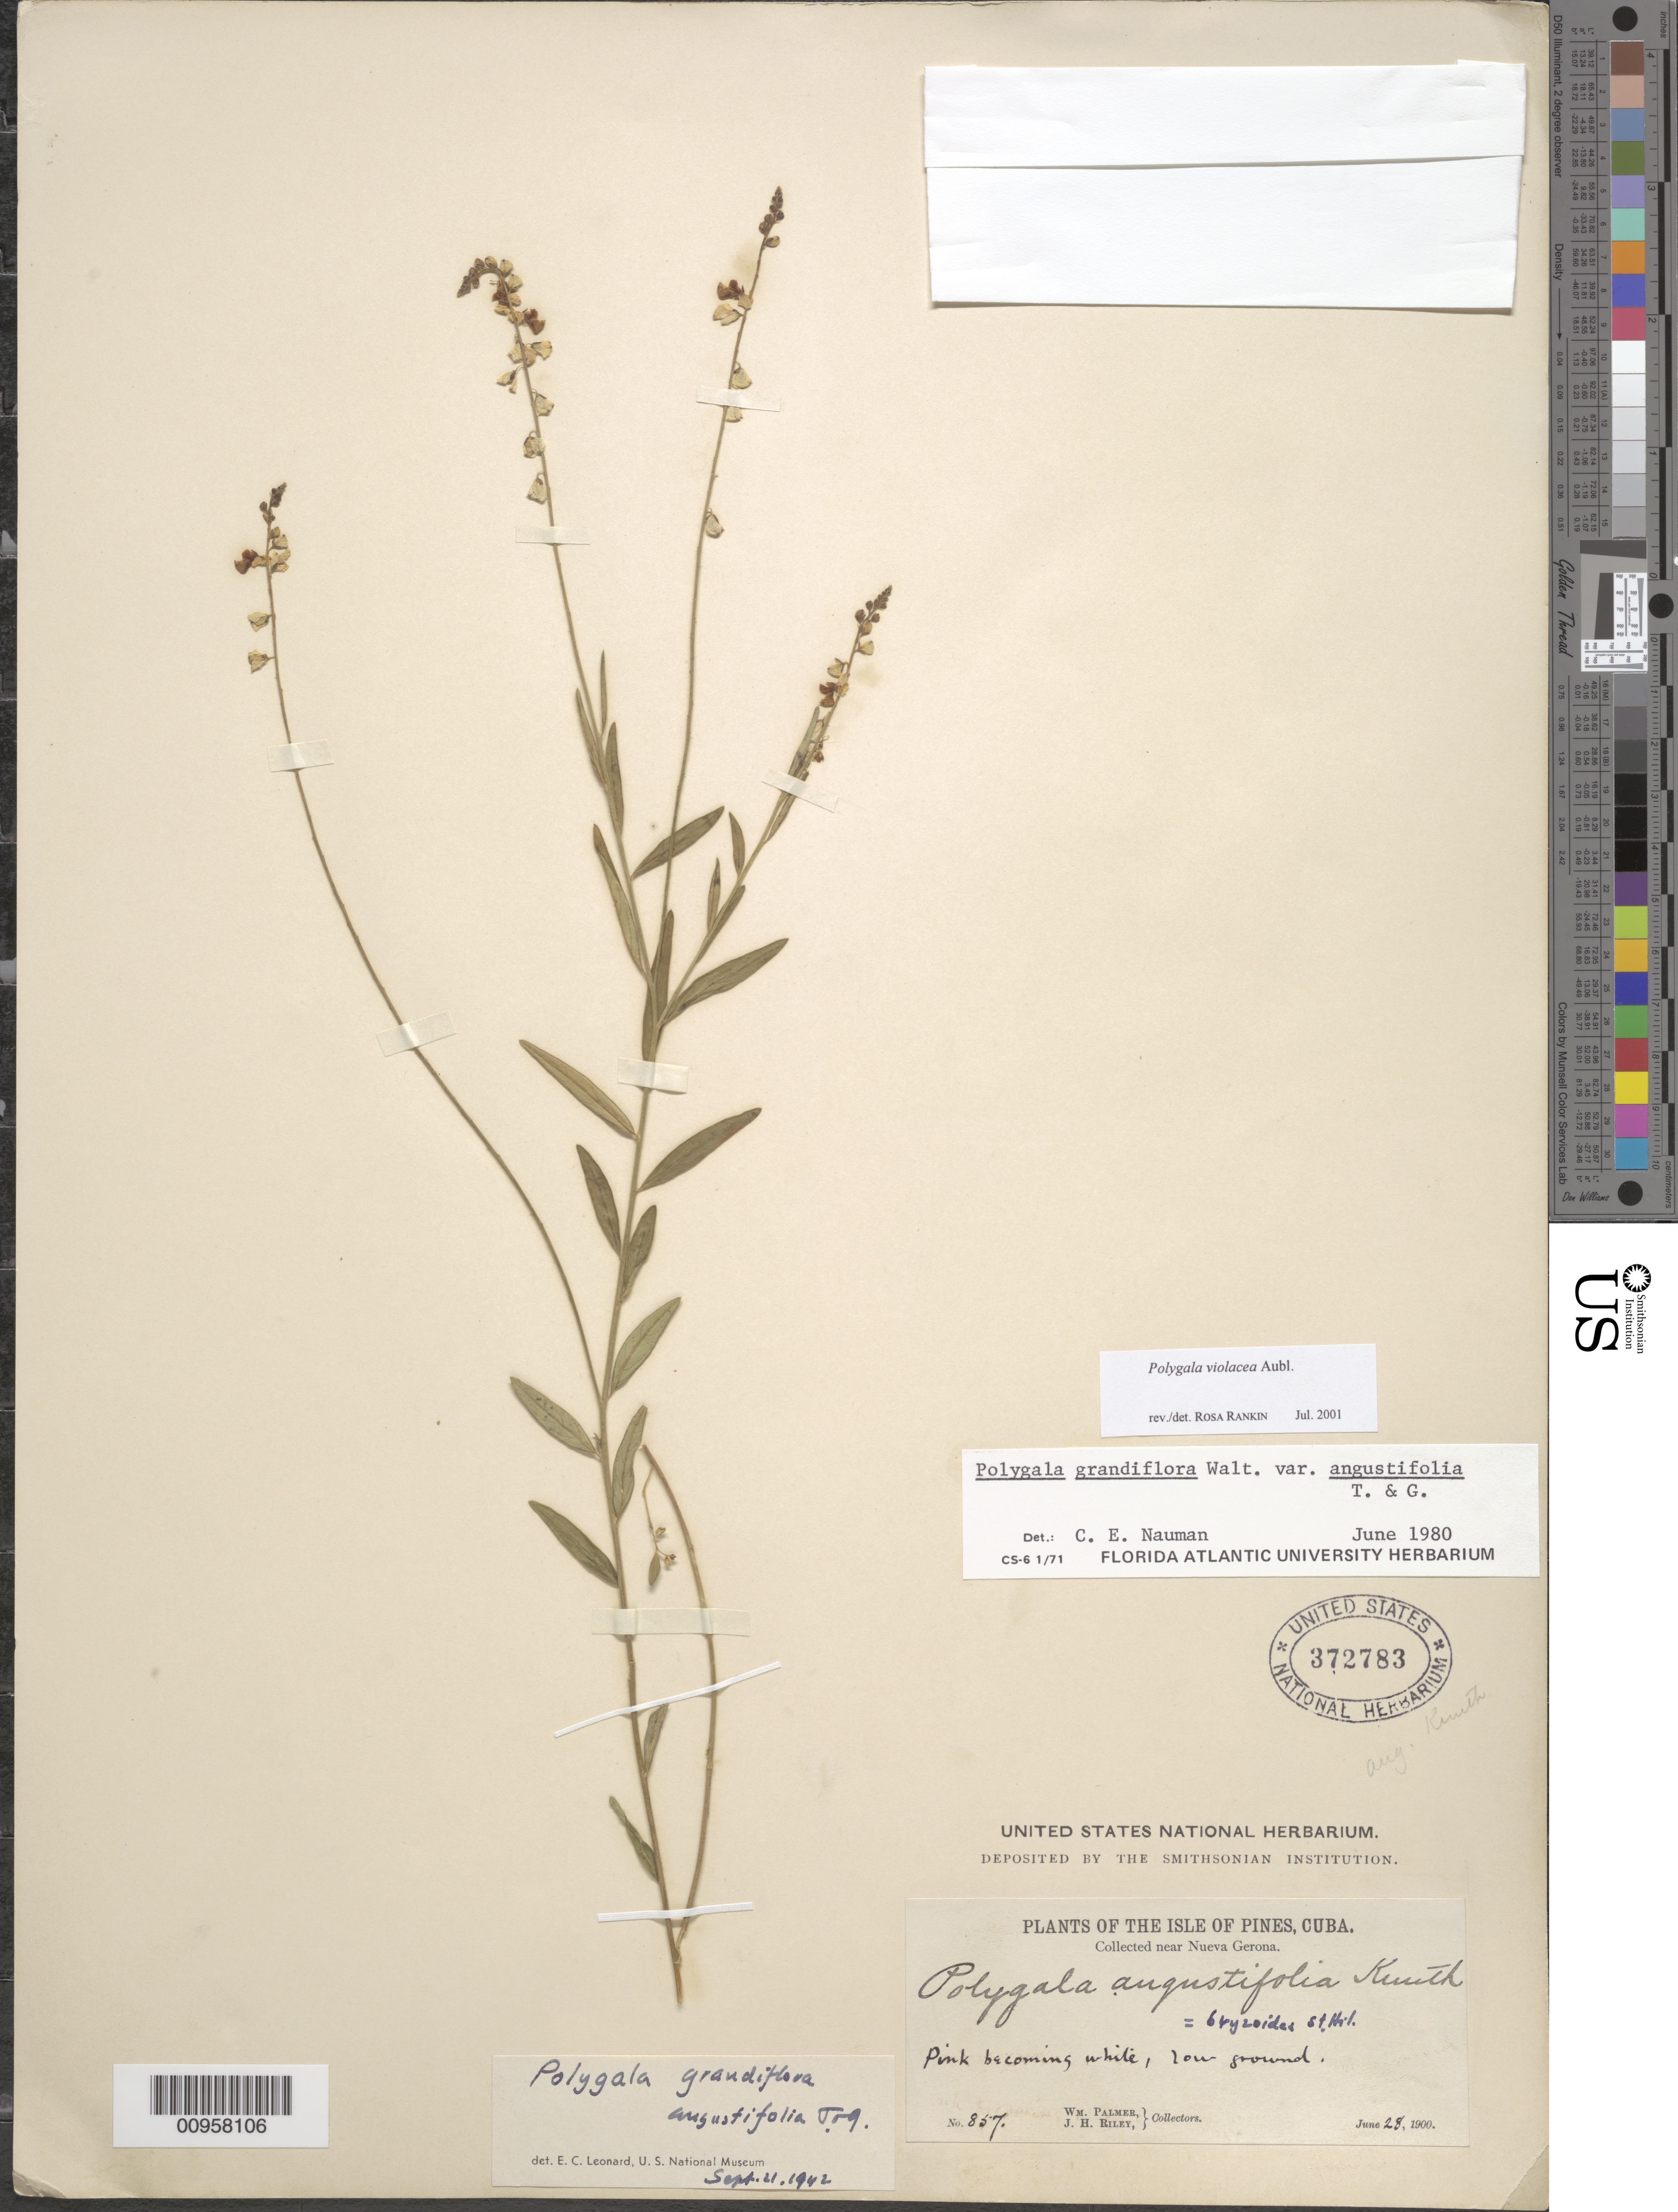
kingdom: Plantae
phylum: Tracheophyta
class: Magnoliopsida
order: Fabales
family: Polygalaceae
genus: Asemeia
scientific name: Asemeia violacea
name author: (Aubl.) J.F.B. Pastore & J.R. Abbott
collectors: W. Palmer & J. H. Riley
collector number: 857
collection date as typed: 28 Jun 1900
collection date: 1900-06-28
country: Cuba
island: Isla de la Juventud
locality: Isle of Pines, Near Nueva Gerona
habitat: Low ground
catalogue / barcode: US 372783